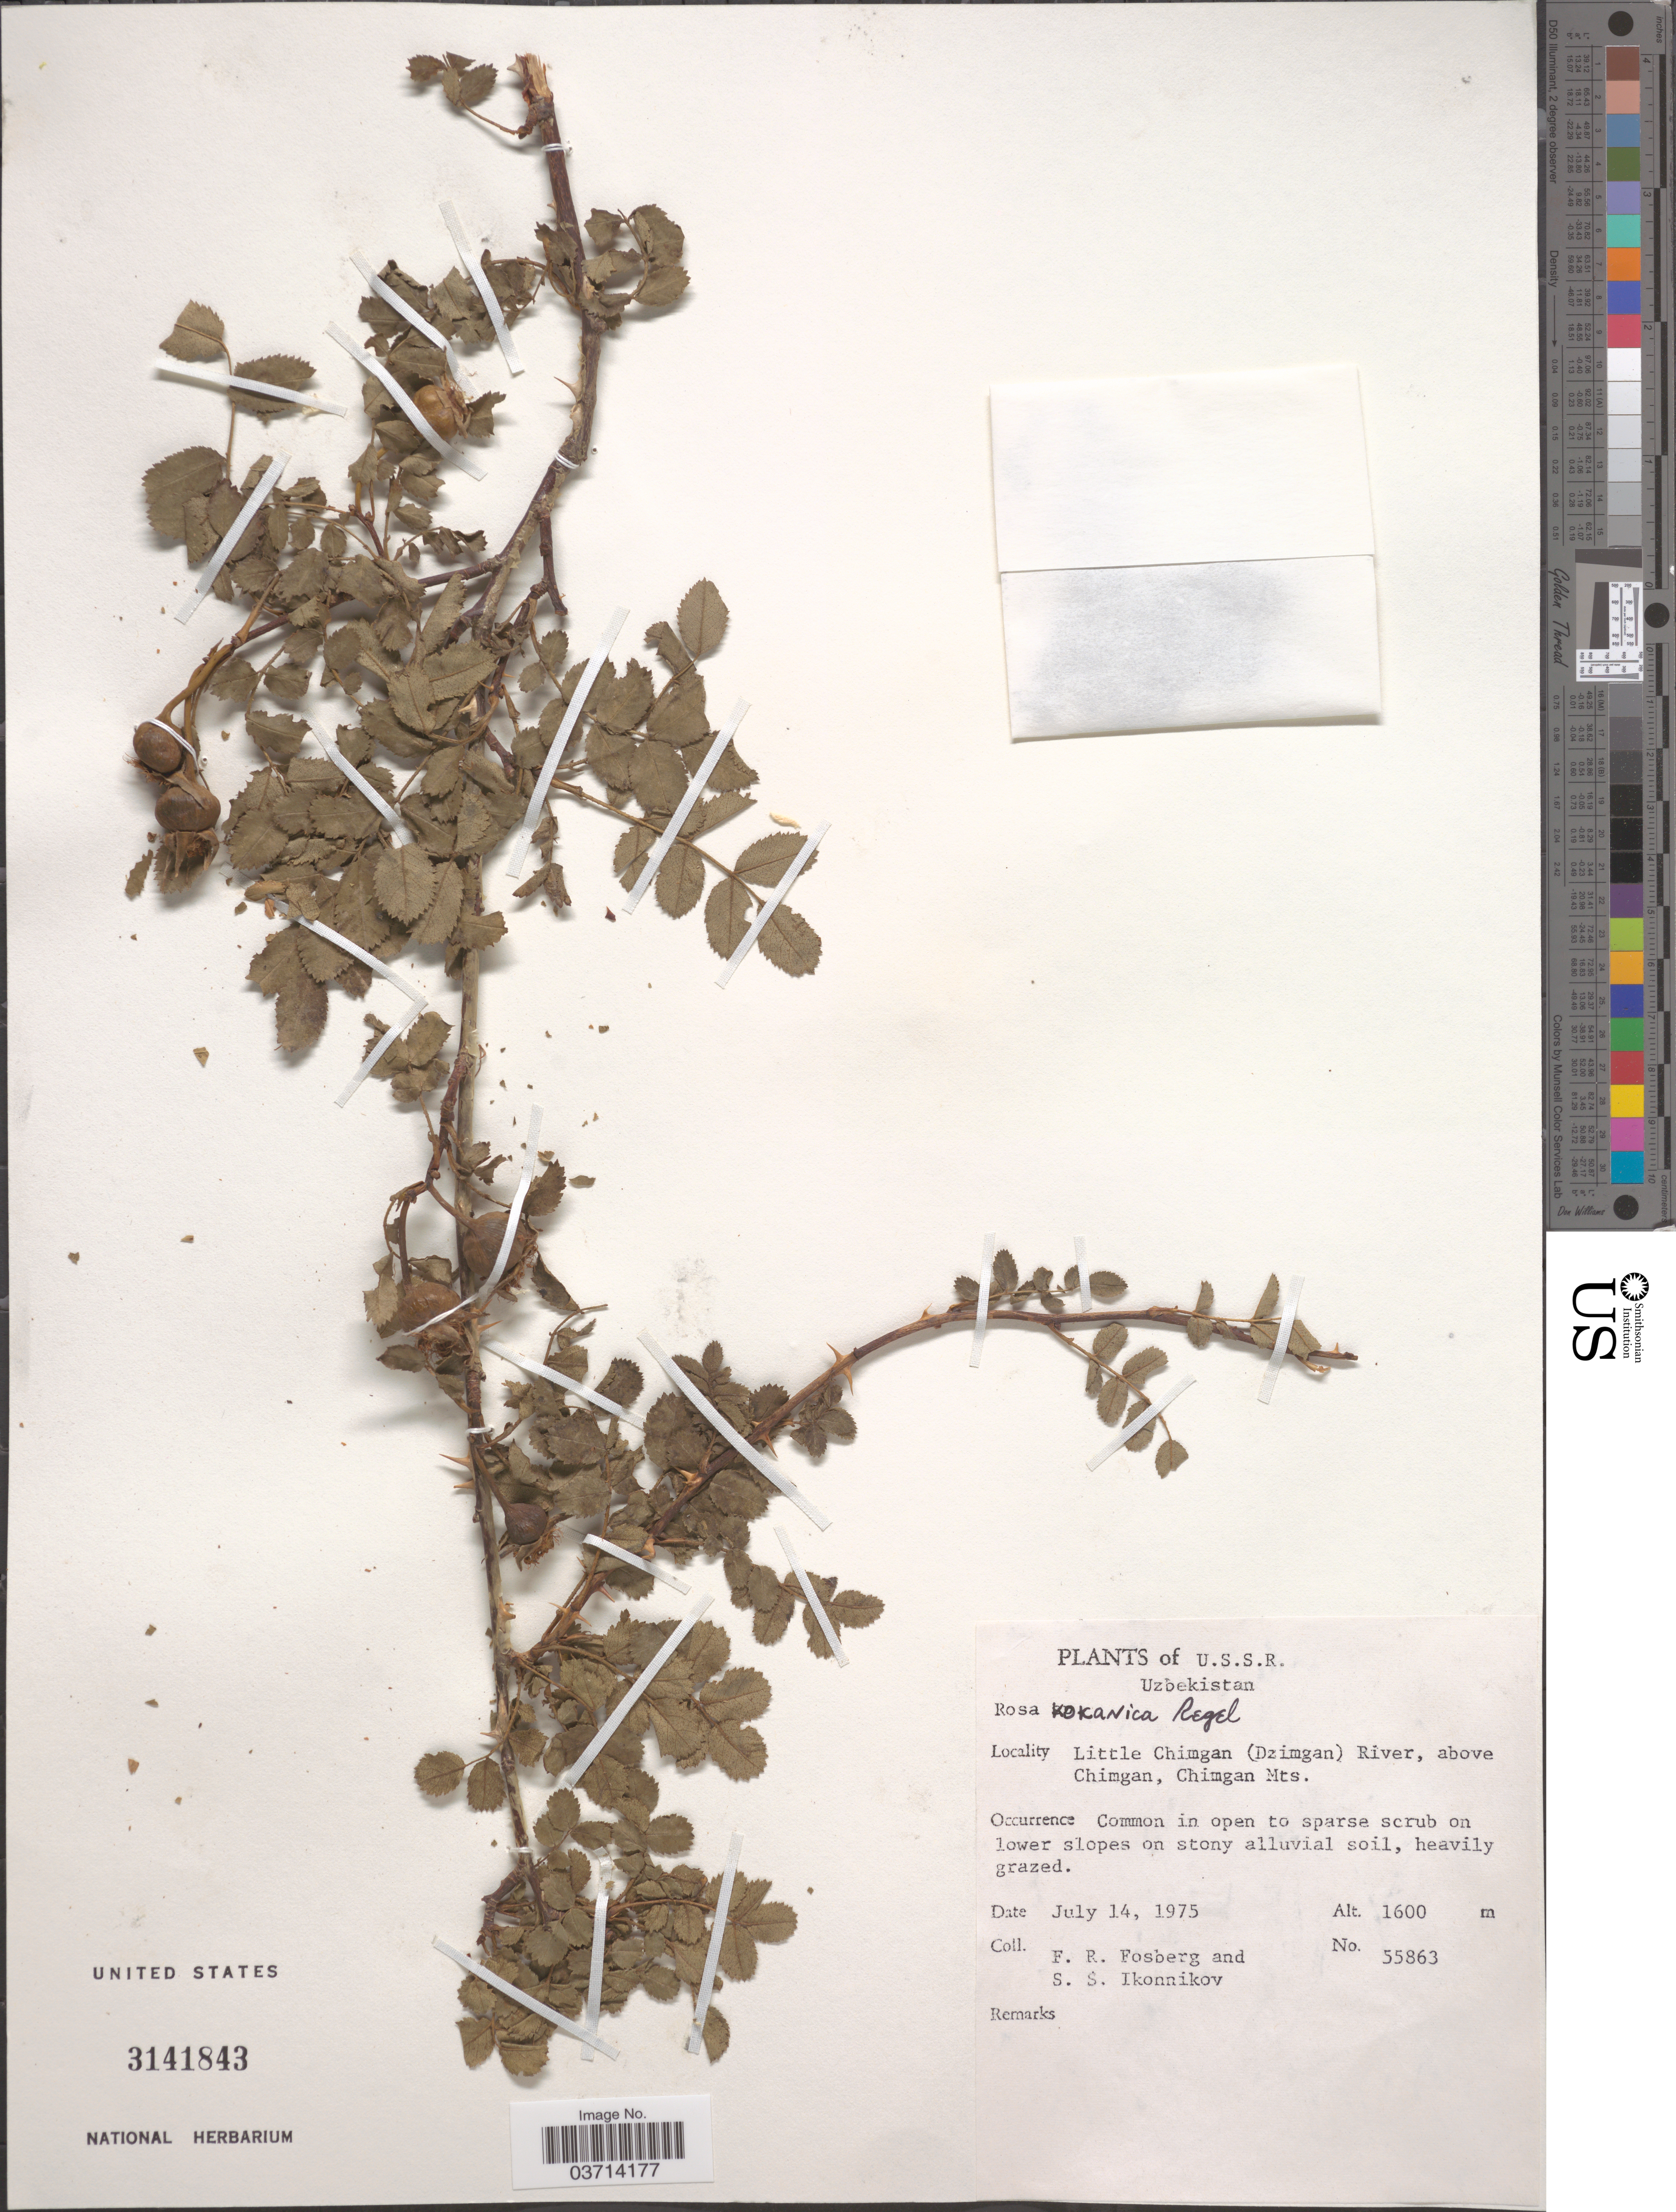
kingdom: Plantae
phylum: Tracheophyta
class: Magnoliopsida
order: Rosales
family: Rosaceae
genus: Rosa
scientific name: Rosa kokanica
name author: (Regel) Regel ex Juz.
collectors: F. R. Fosberg & S. Ikonnikov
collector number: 55863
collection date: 1975-07-14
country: Uzbekistan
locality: U.S.S.R. Uzbekistan. Little Chimgan (Dzimgan) River, above Chimgan, Chimgan Mts.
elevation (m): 1600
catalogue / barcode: US 3141843